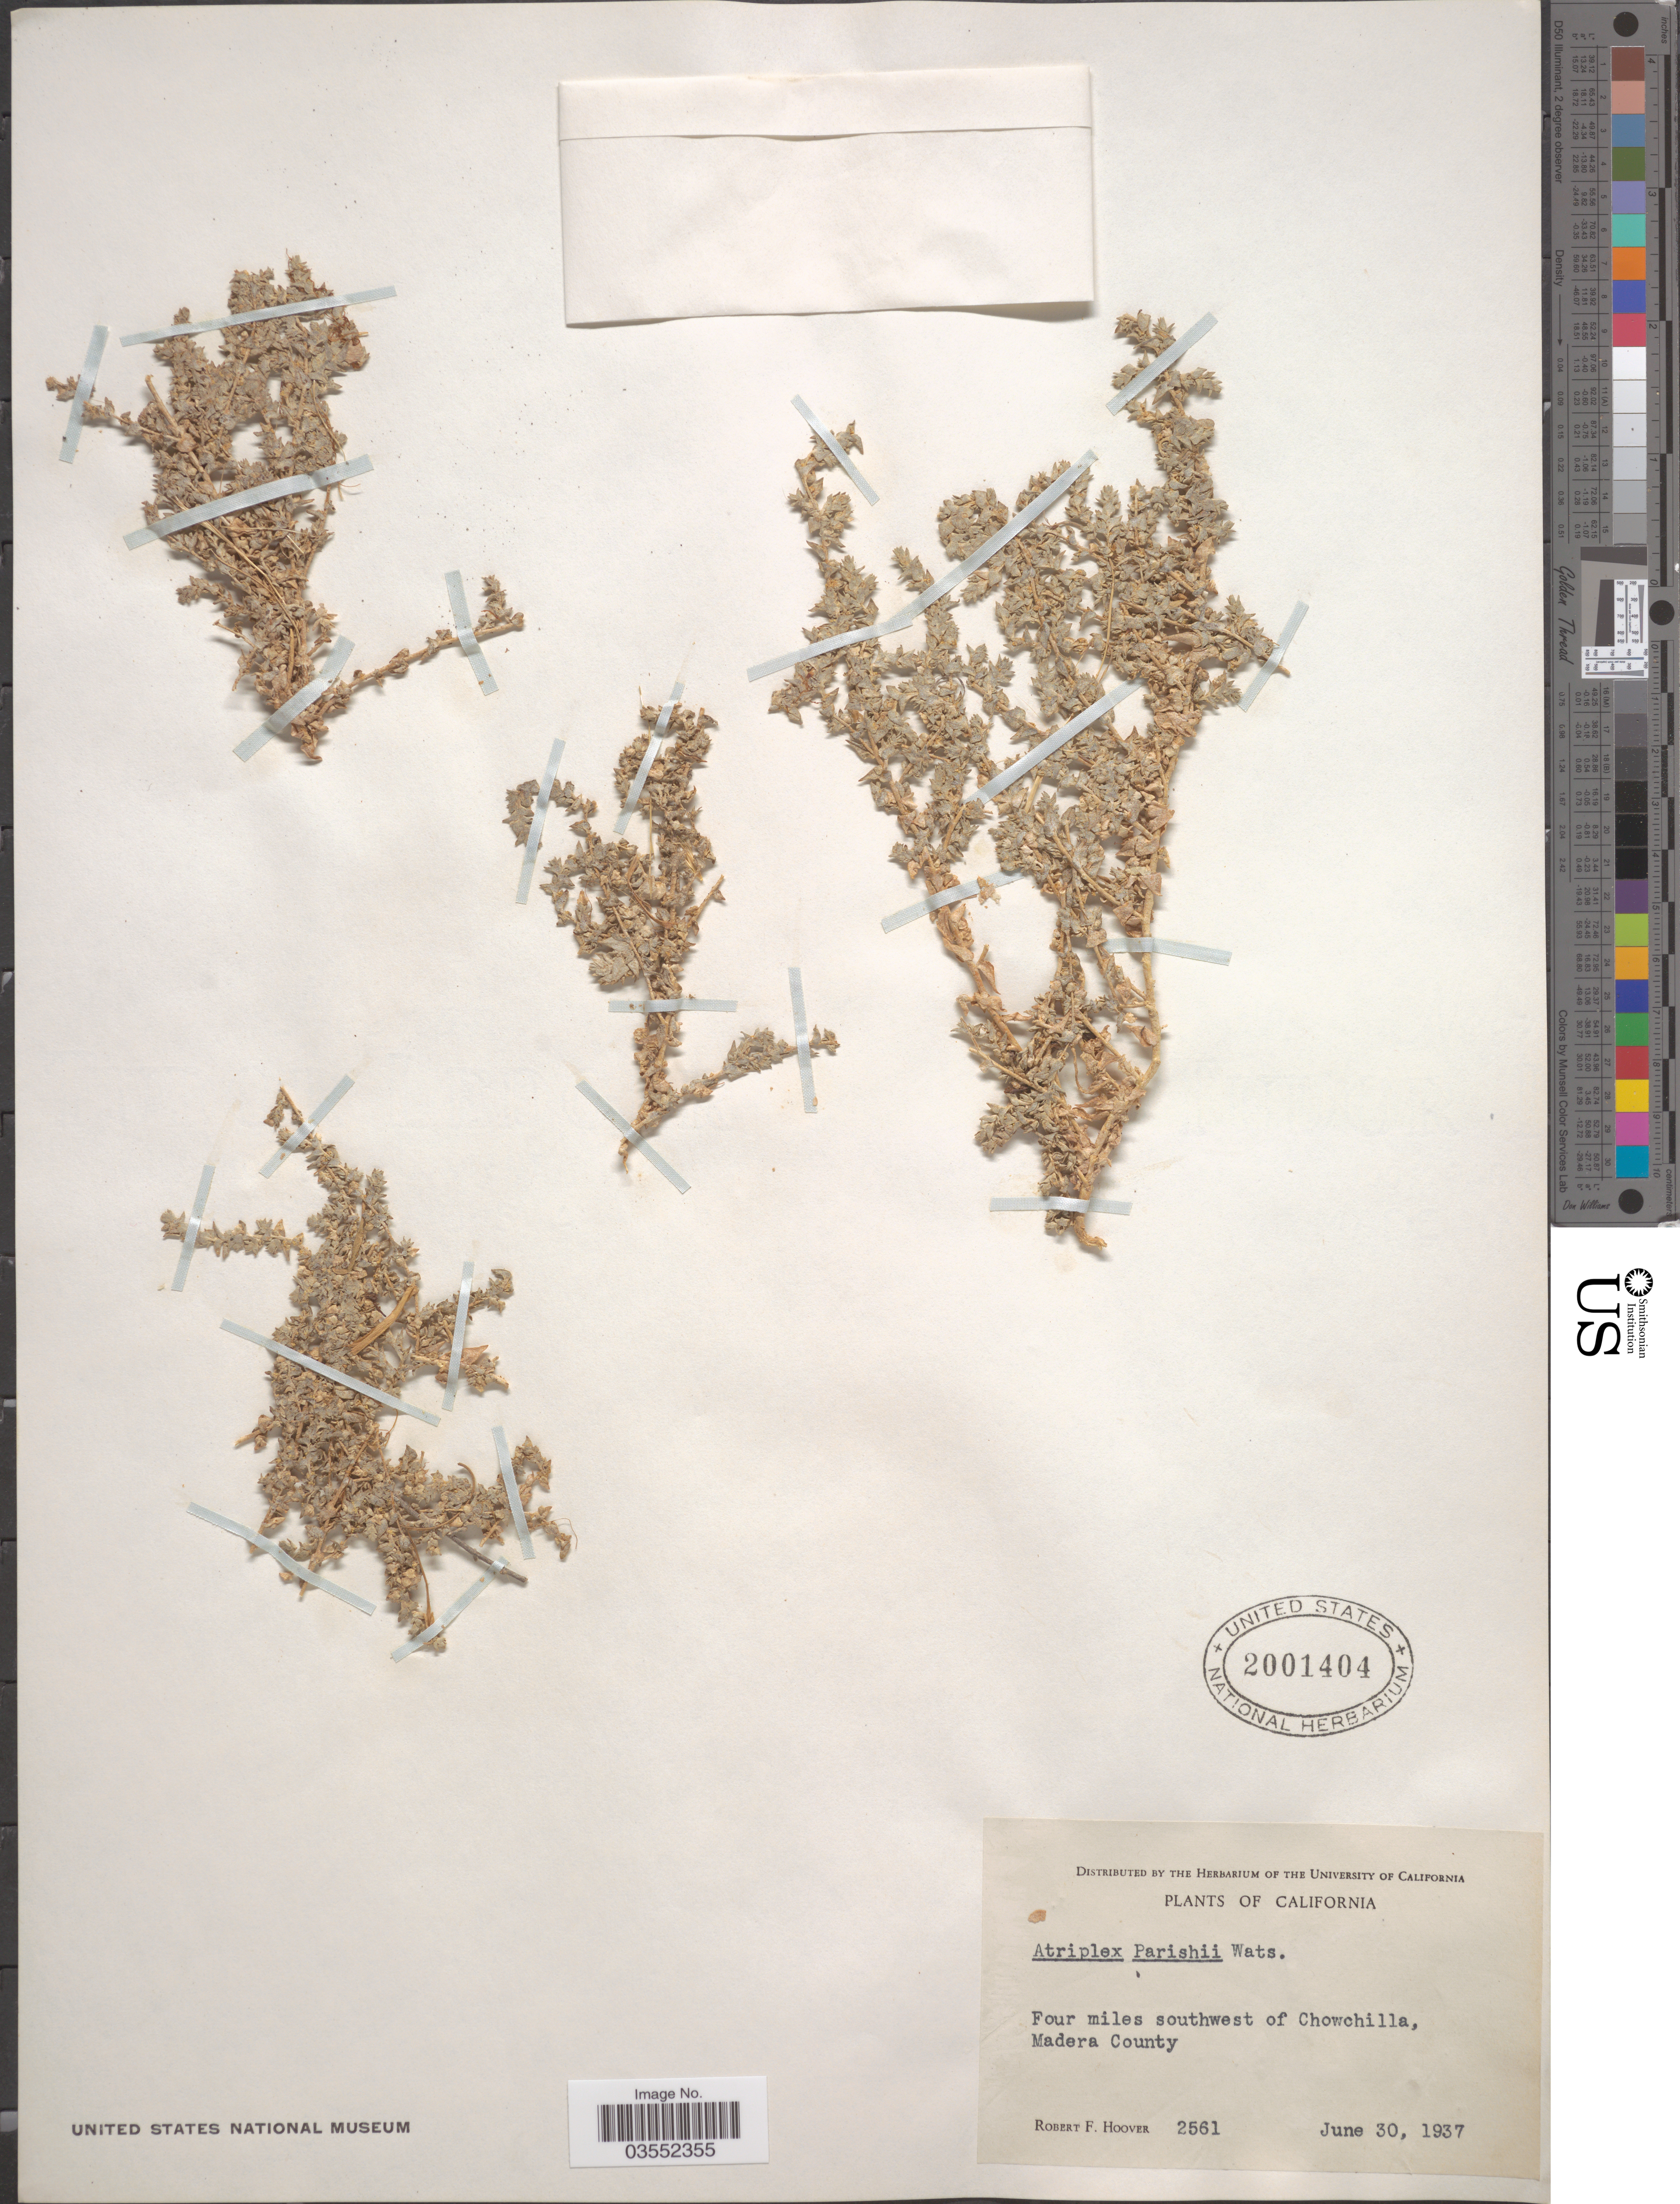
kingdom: Plantae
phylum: Tracheophyta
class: Magnoliopsida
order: Caryophyllales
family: Amaranthaceae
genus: Atriplex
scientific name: Atriplex parishii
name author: S. Watson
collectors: R. F. Hoover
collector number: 2561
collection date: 1937-06-30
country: United States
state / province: California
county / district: Madera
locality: Four miles southwest of Chowchilla, Madera County.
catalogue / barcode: US 2001404